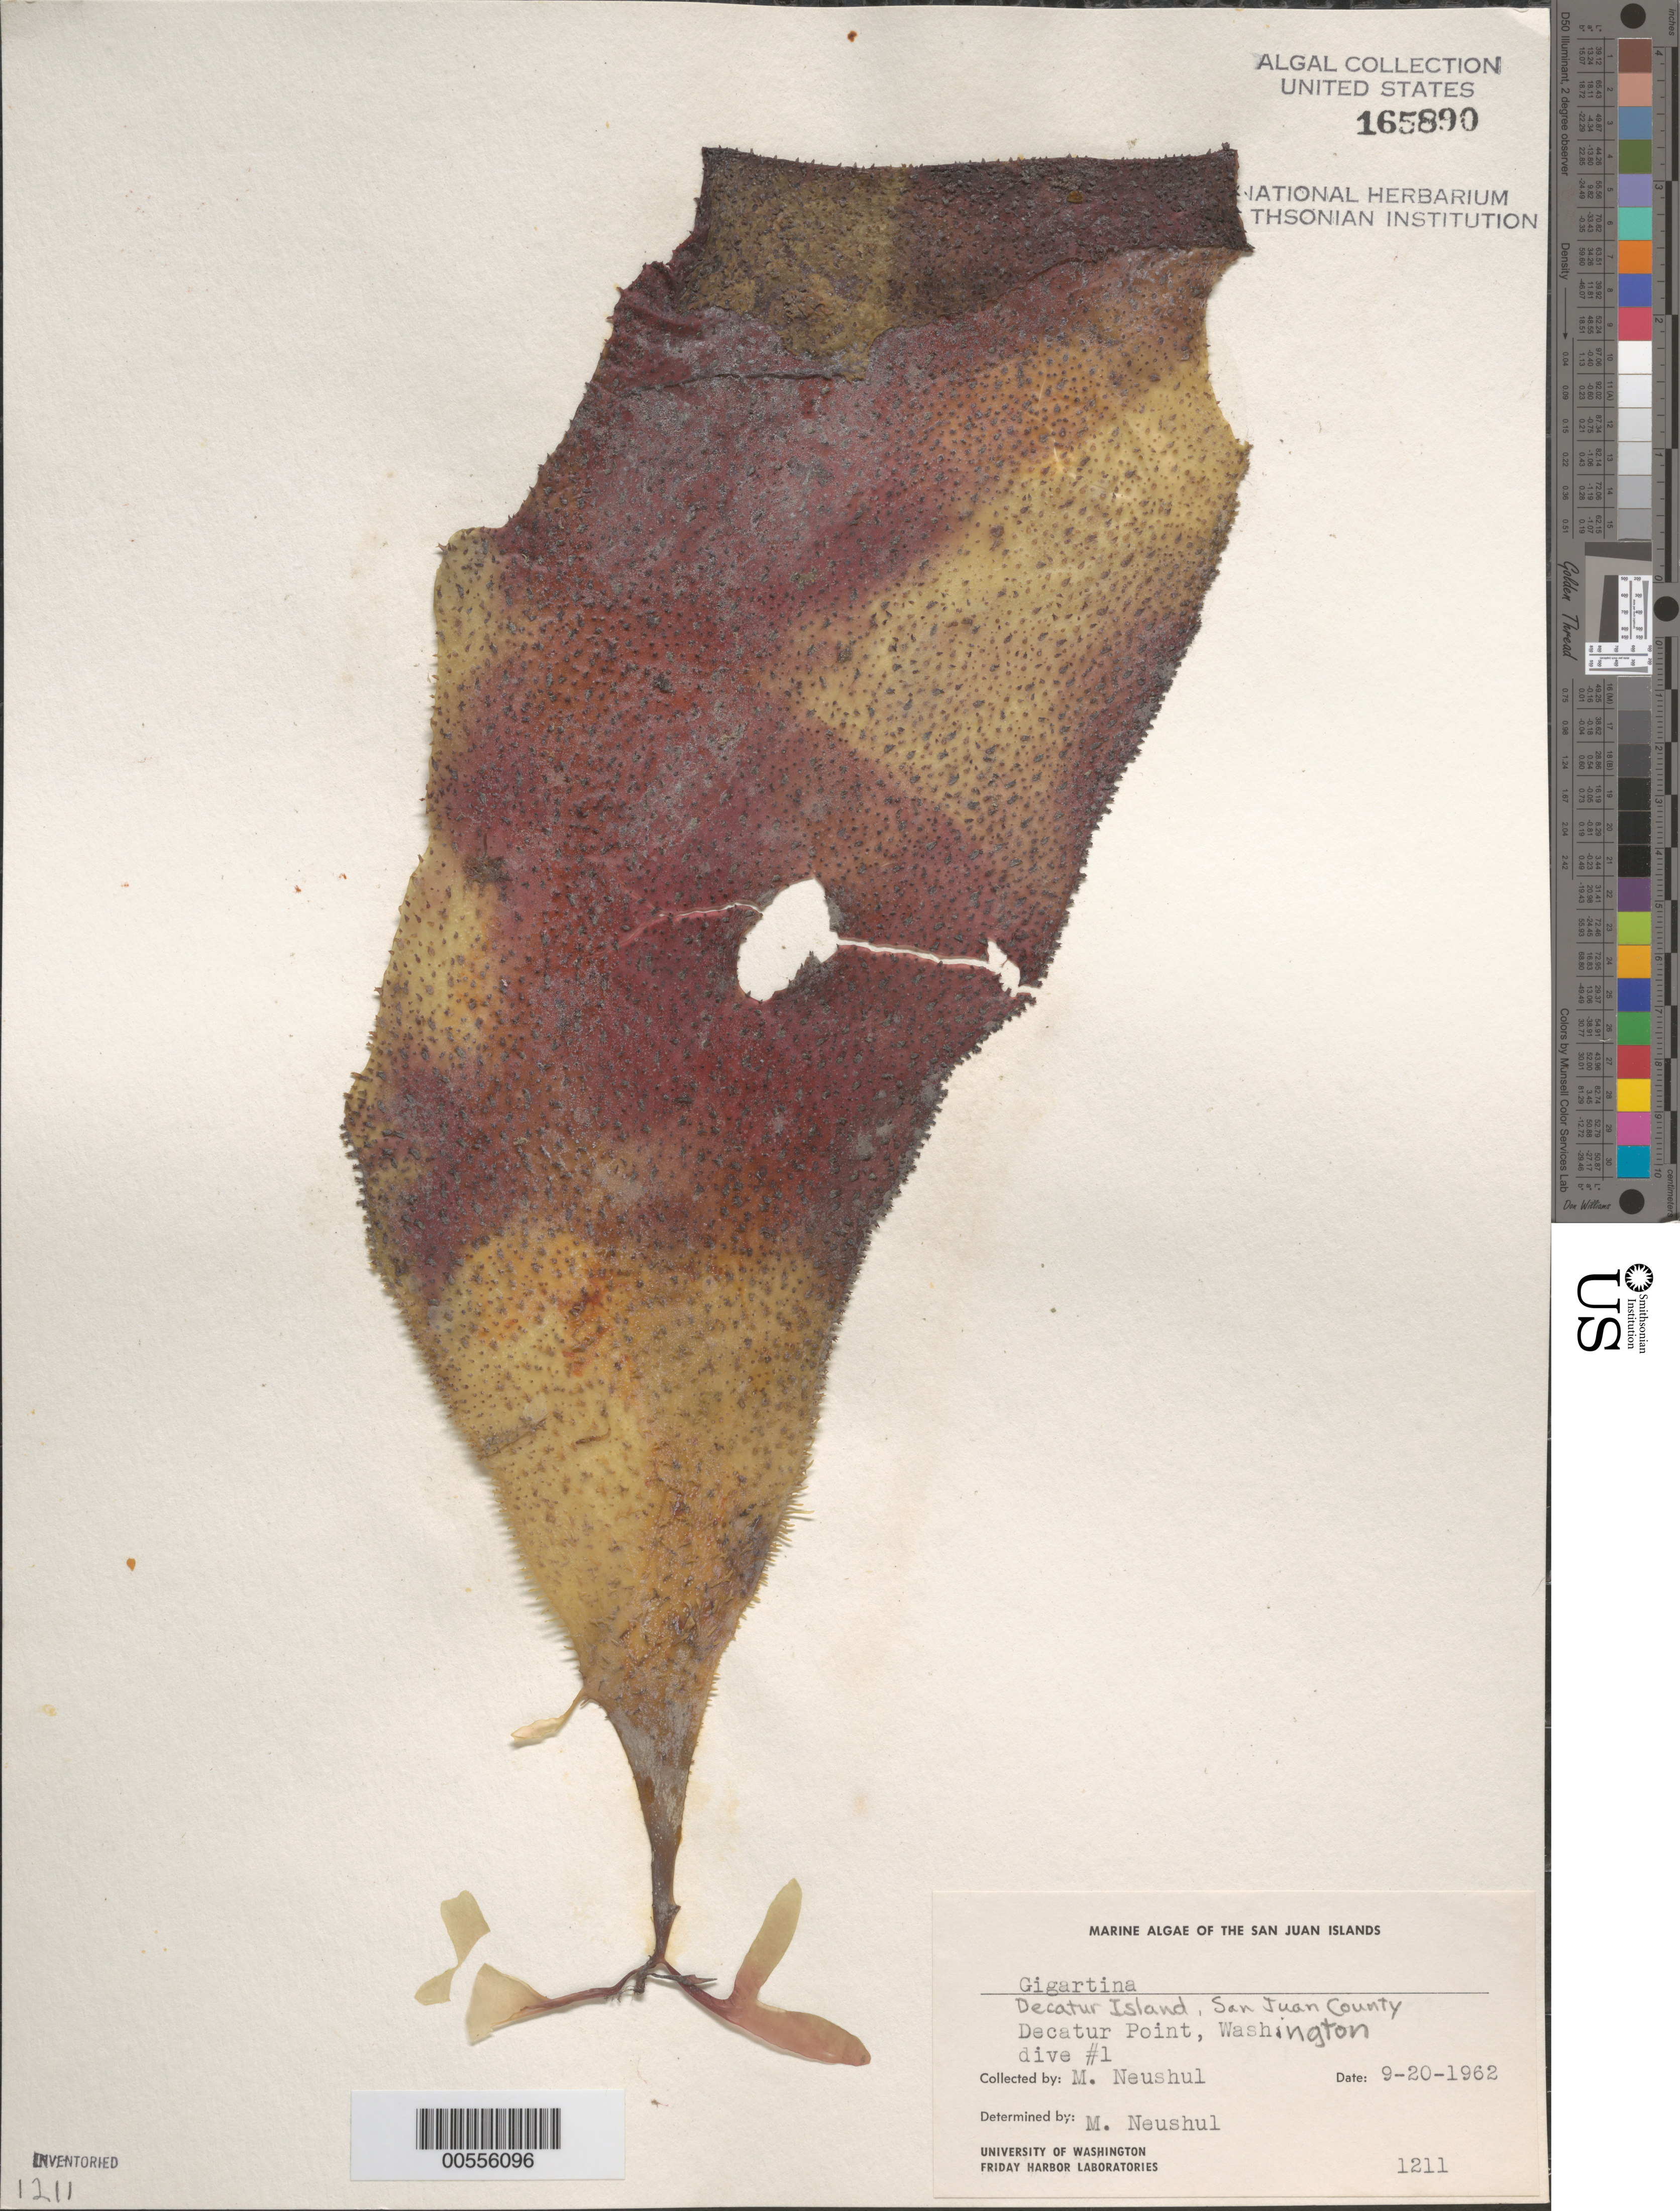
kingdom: Plantae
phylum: Rhodophyta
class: Florideophyceae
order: Gigartinales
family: Gigartinaceae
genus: Gigartina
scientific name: Gigartina sp.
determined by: Neushul, M.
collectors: M. Neushul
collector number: Neushul 1211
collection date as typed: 20 Sep 1962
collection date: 1962-09-20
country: United States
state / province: Washington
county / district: San Juan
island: Decatur Island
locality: Decatur Point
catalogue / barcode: US 165890